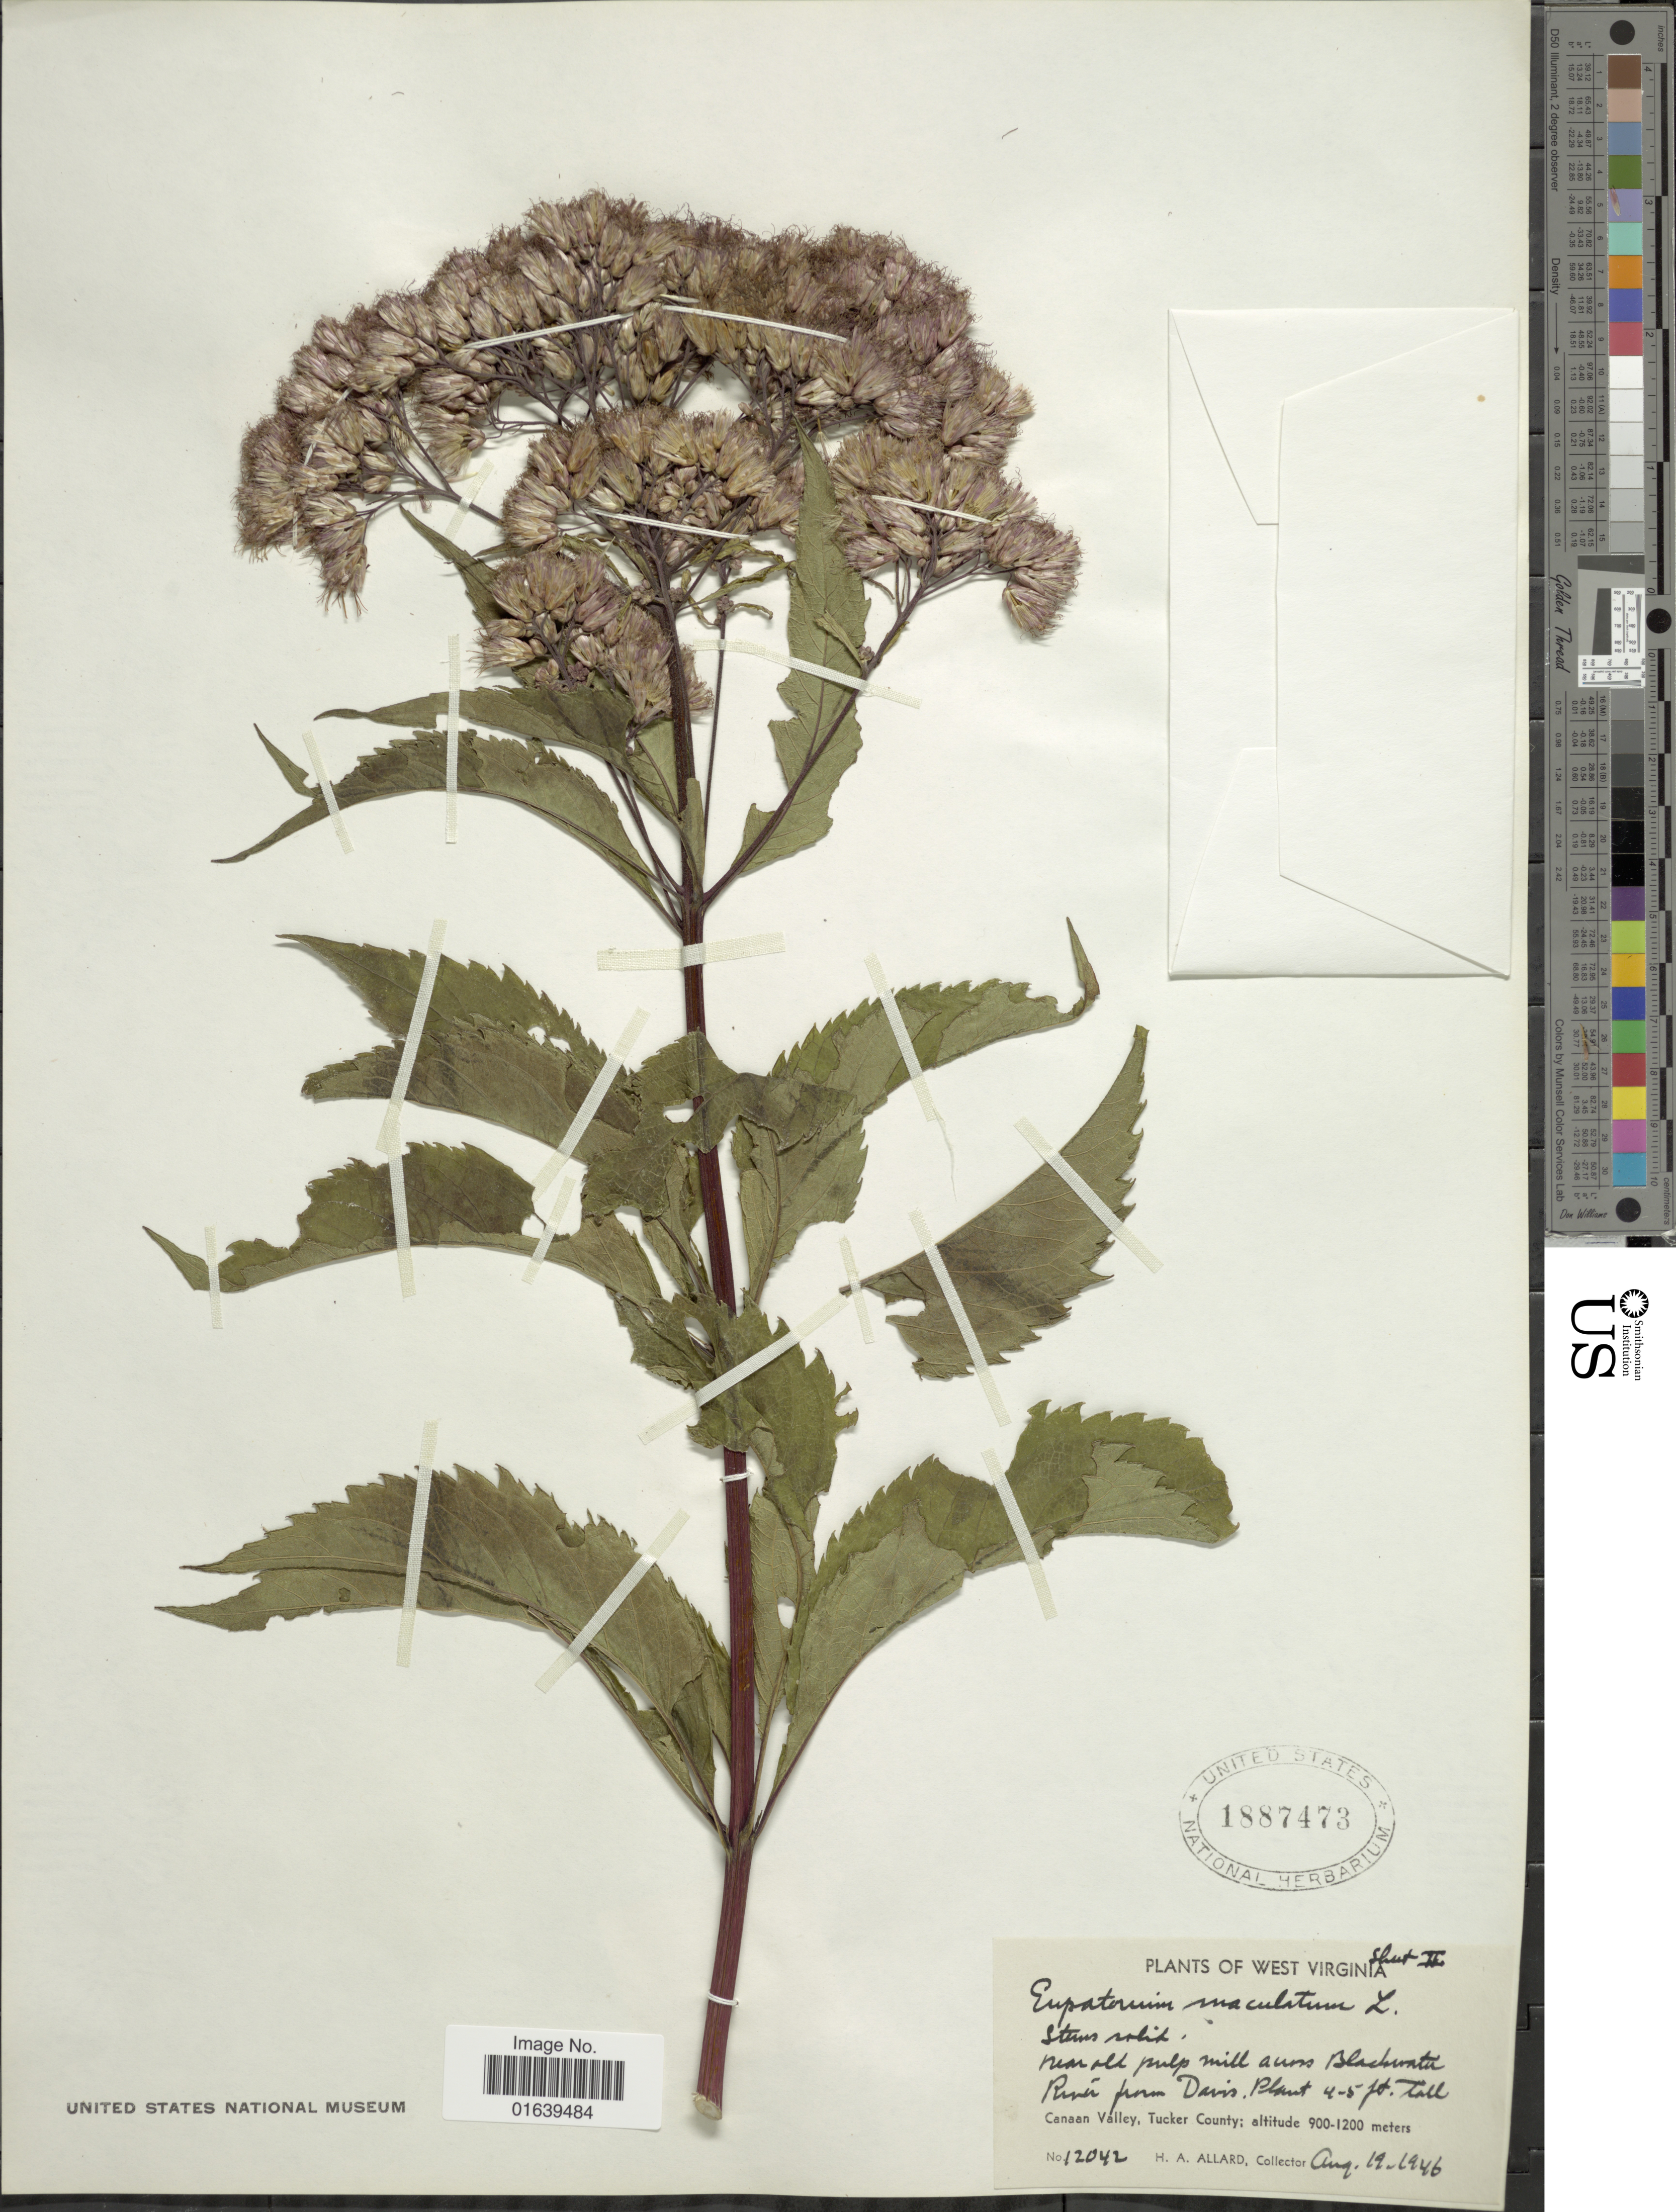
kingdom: Plantae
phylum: Tracheophyta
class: Magnoliopsida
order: Asterales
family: Asteraceae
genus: Eupatorium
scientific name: Eupatorium maculatum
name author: L.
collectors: H. A. Allard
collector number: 12042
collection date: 1946-08-19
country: United States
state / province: West Virginia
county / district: Tucker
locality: Near old pulp mill across Blackwater River from Davis, Canaan Valley, Tucker County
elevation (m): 900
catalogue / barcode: US 1887473